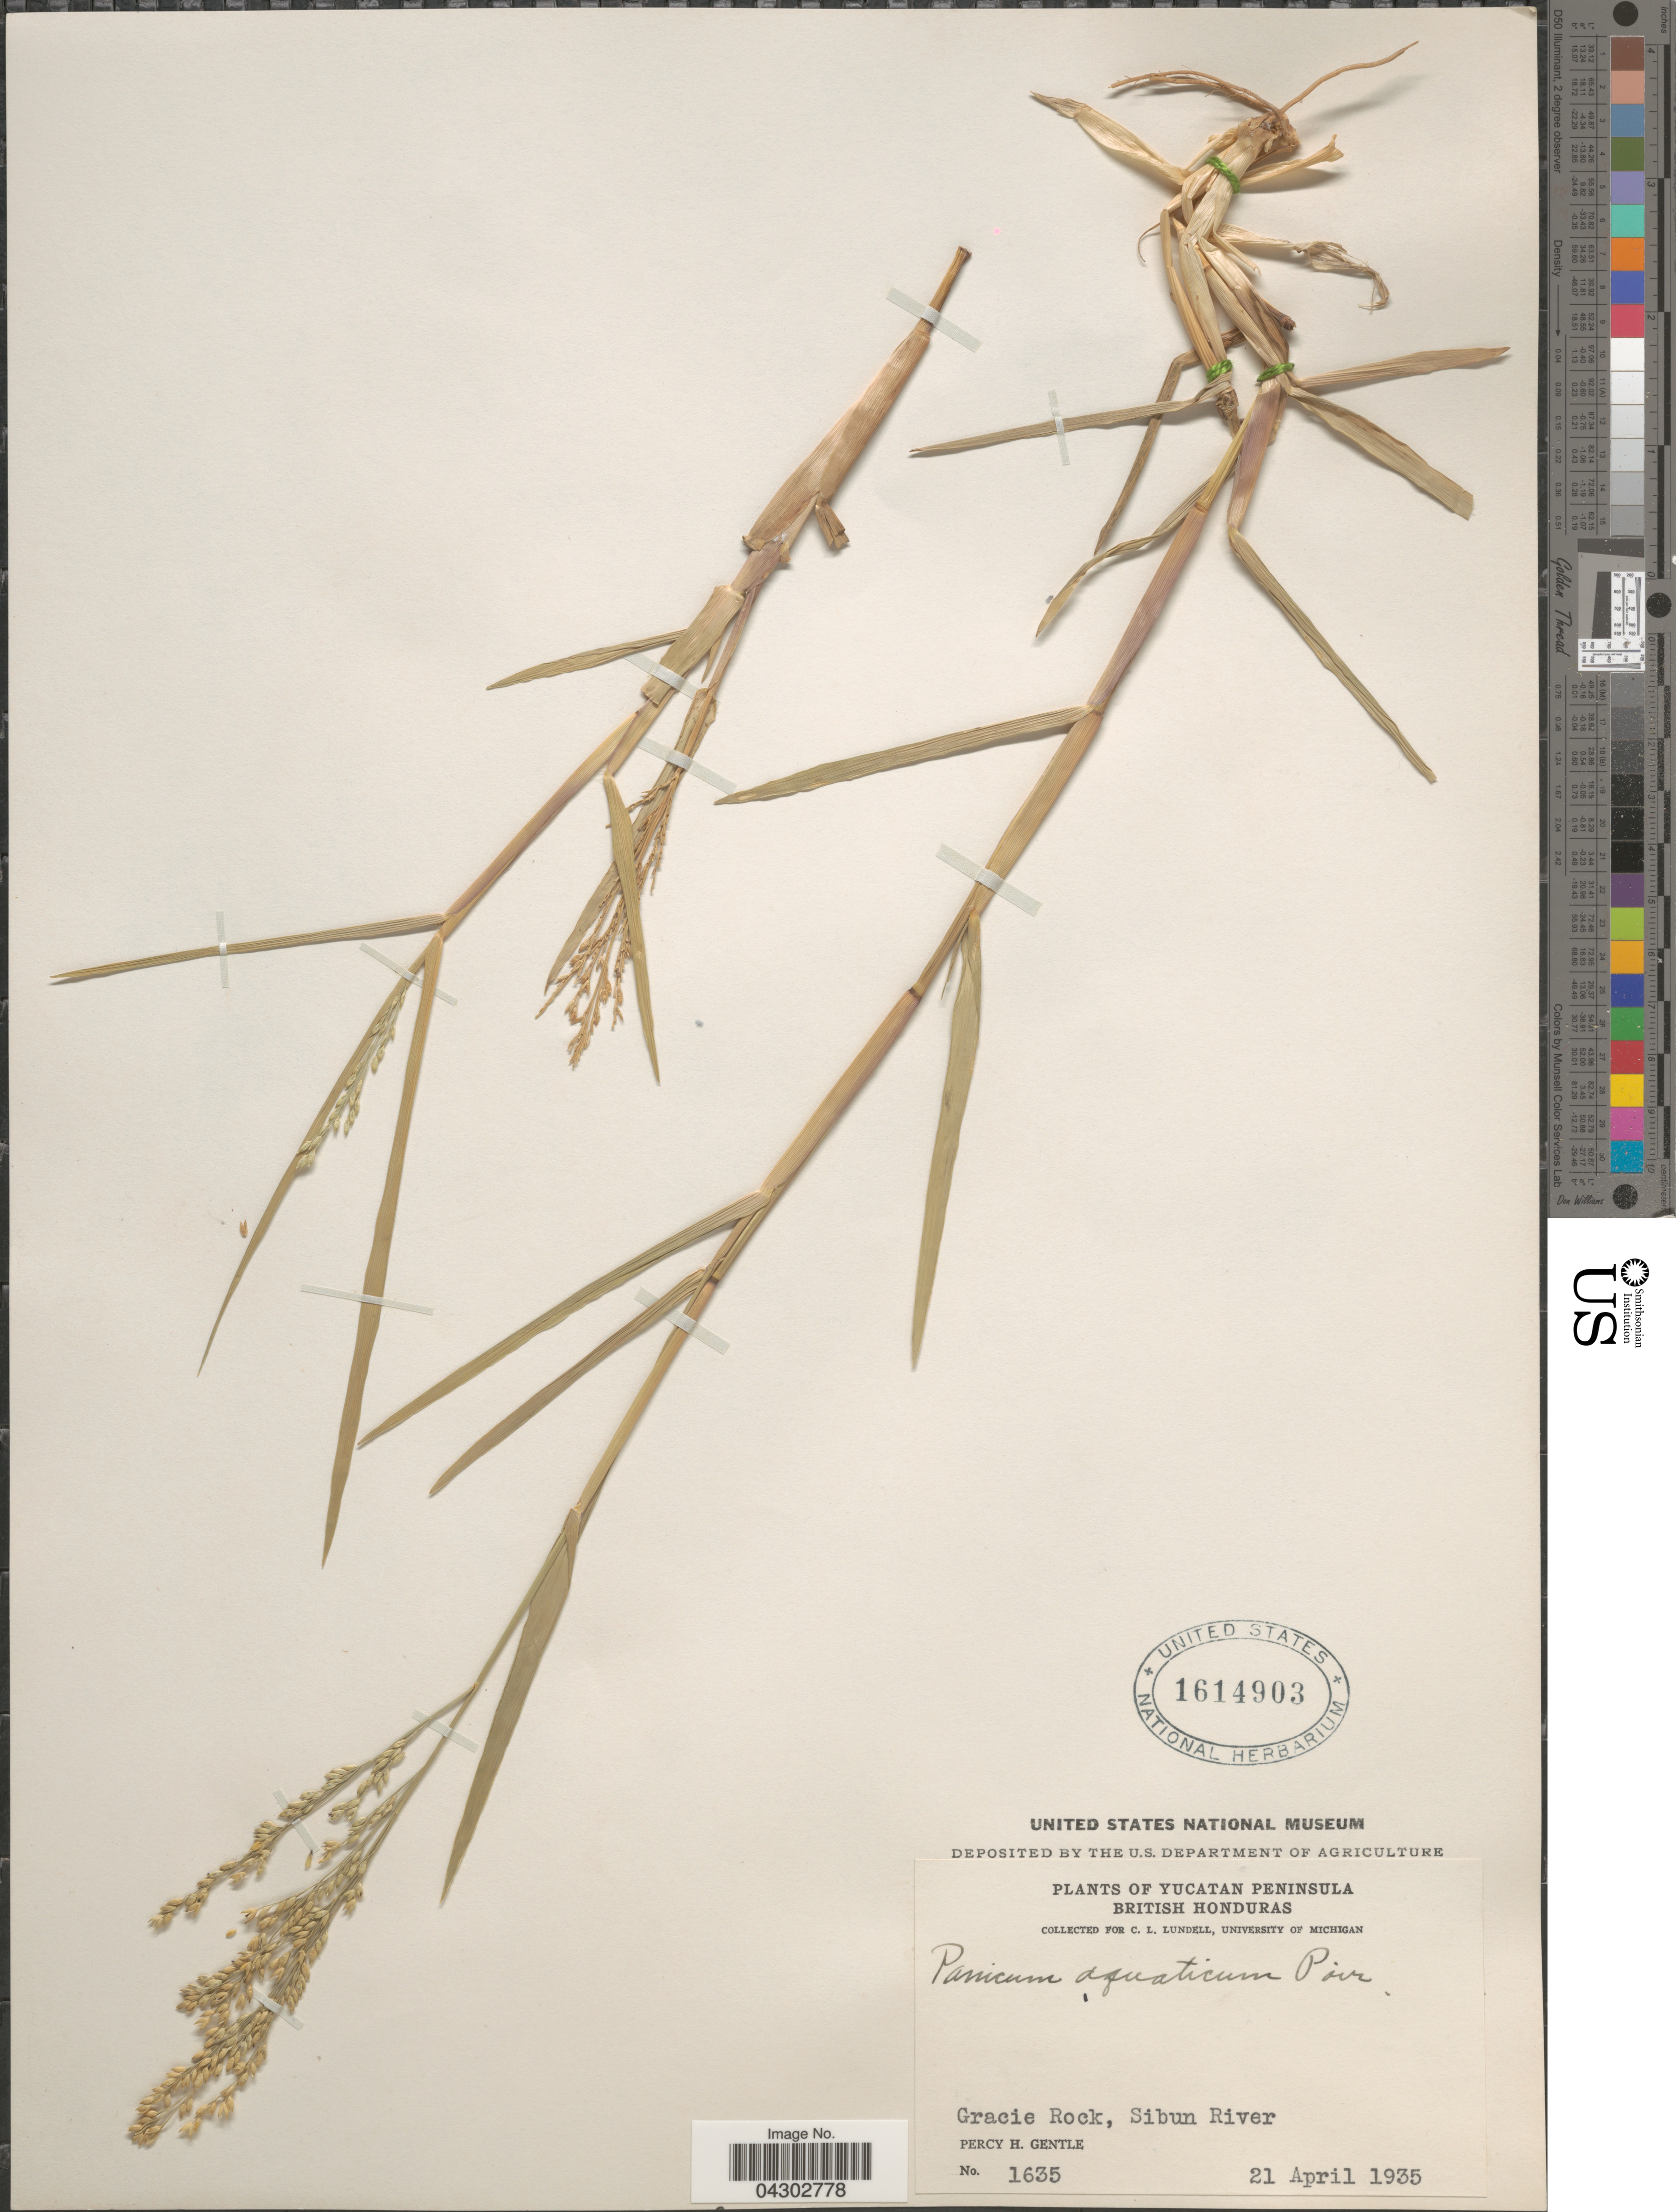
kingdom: Plantae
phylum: Tracheophyta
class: Liliopsida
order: Poales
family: Poaceae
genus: Panicum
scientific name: Panicum aquaticum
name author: Poir.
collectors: P. H. Gentle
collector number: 1635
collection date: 1935-04-24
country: Belize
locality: Yucatan Peninsula. British Honduras. Gracie Rock, Sibun River.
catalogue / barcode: US 1614903